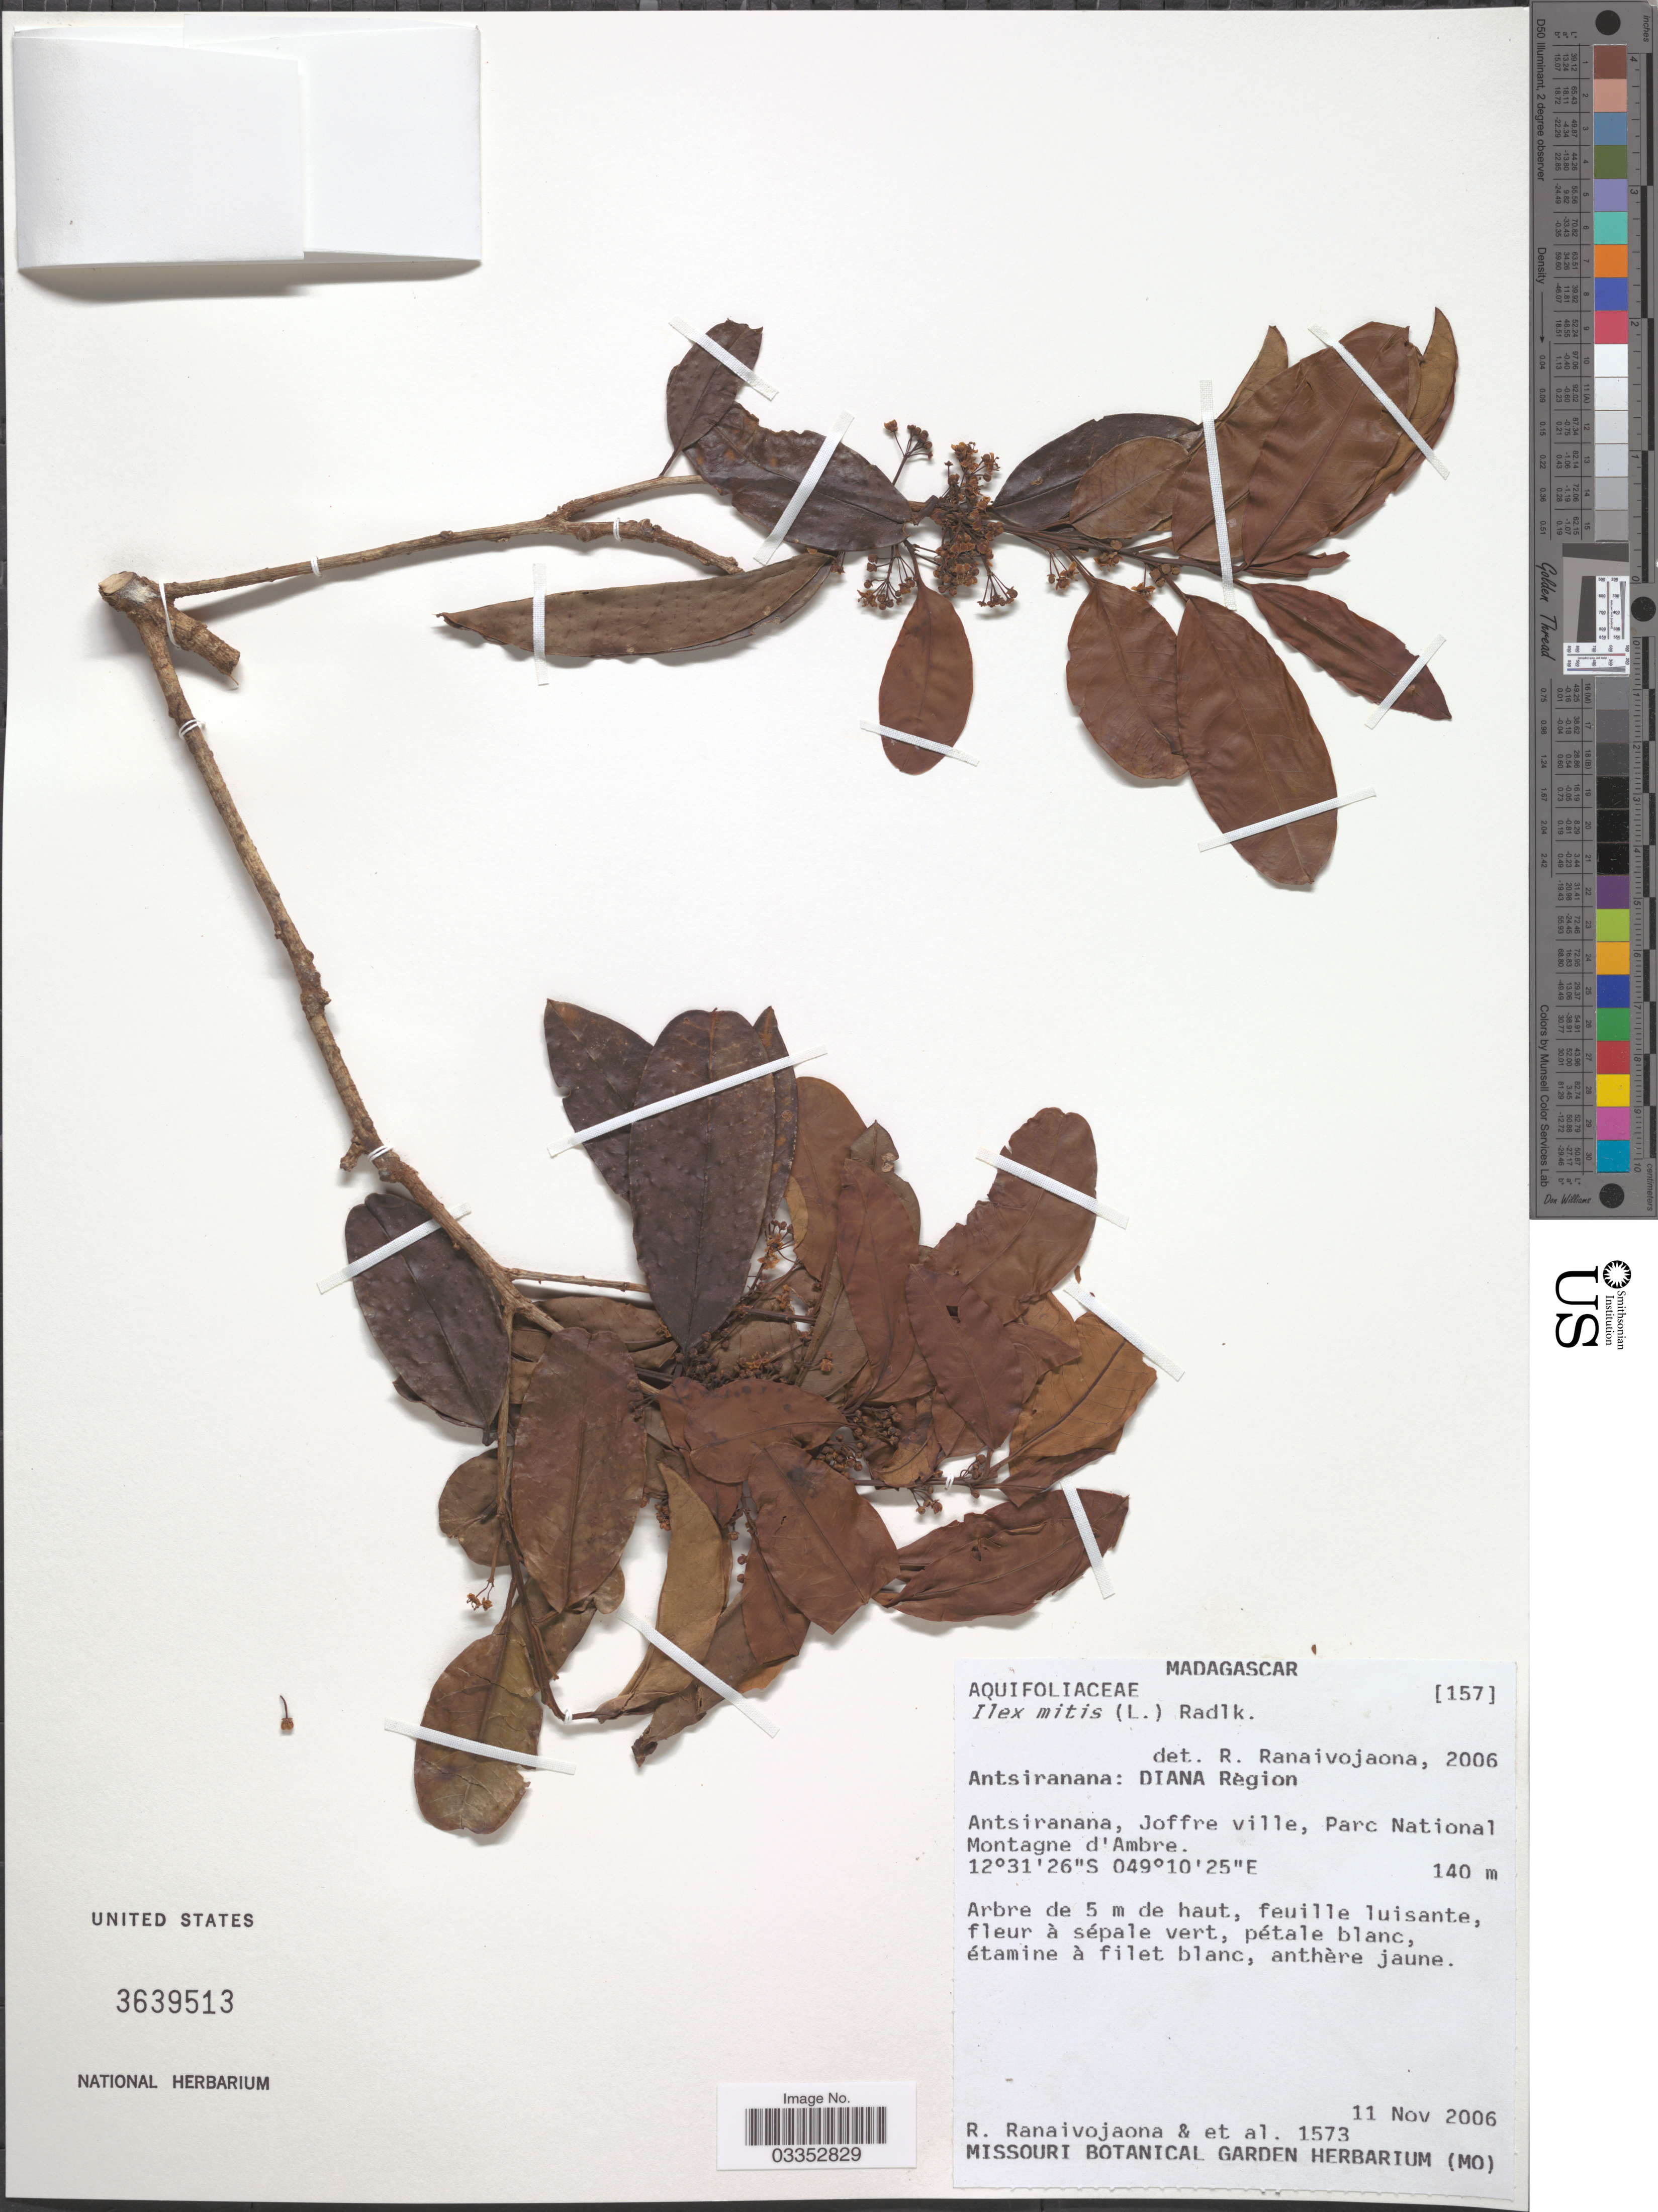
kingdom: Plantae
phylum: Tracheophyta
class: Magnoliopsida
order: Aquifoliales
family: Aquifoliaceae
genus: Ilex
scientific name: Ilex mitis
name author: (L.) Radlk.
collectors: R. Ranaivojaona & et al.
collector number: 1573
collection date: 2006-11-11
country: Madagascar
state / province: Diana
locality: Joffre ville, Parc National Montagne d'Ambre.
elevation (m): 140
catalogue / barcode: US 3639513